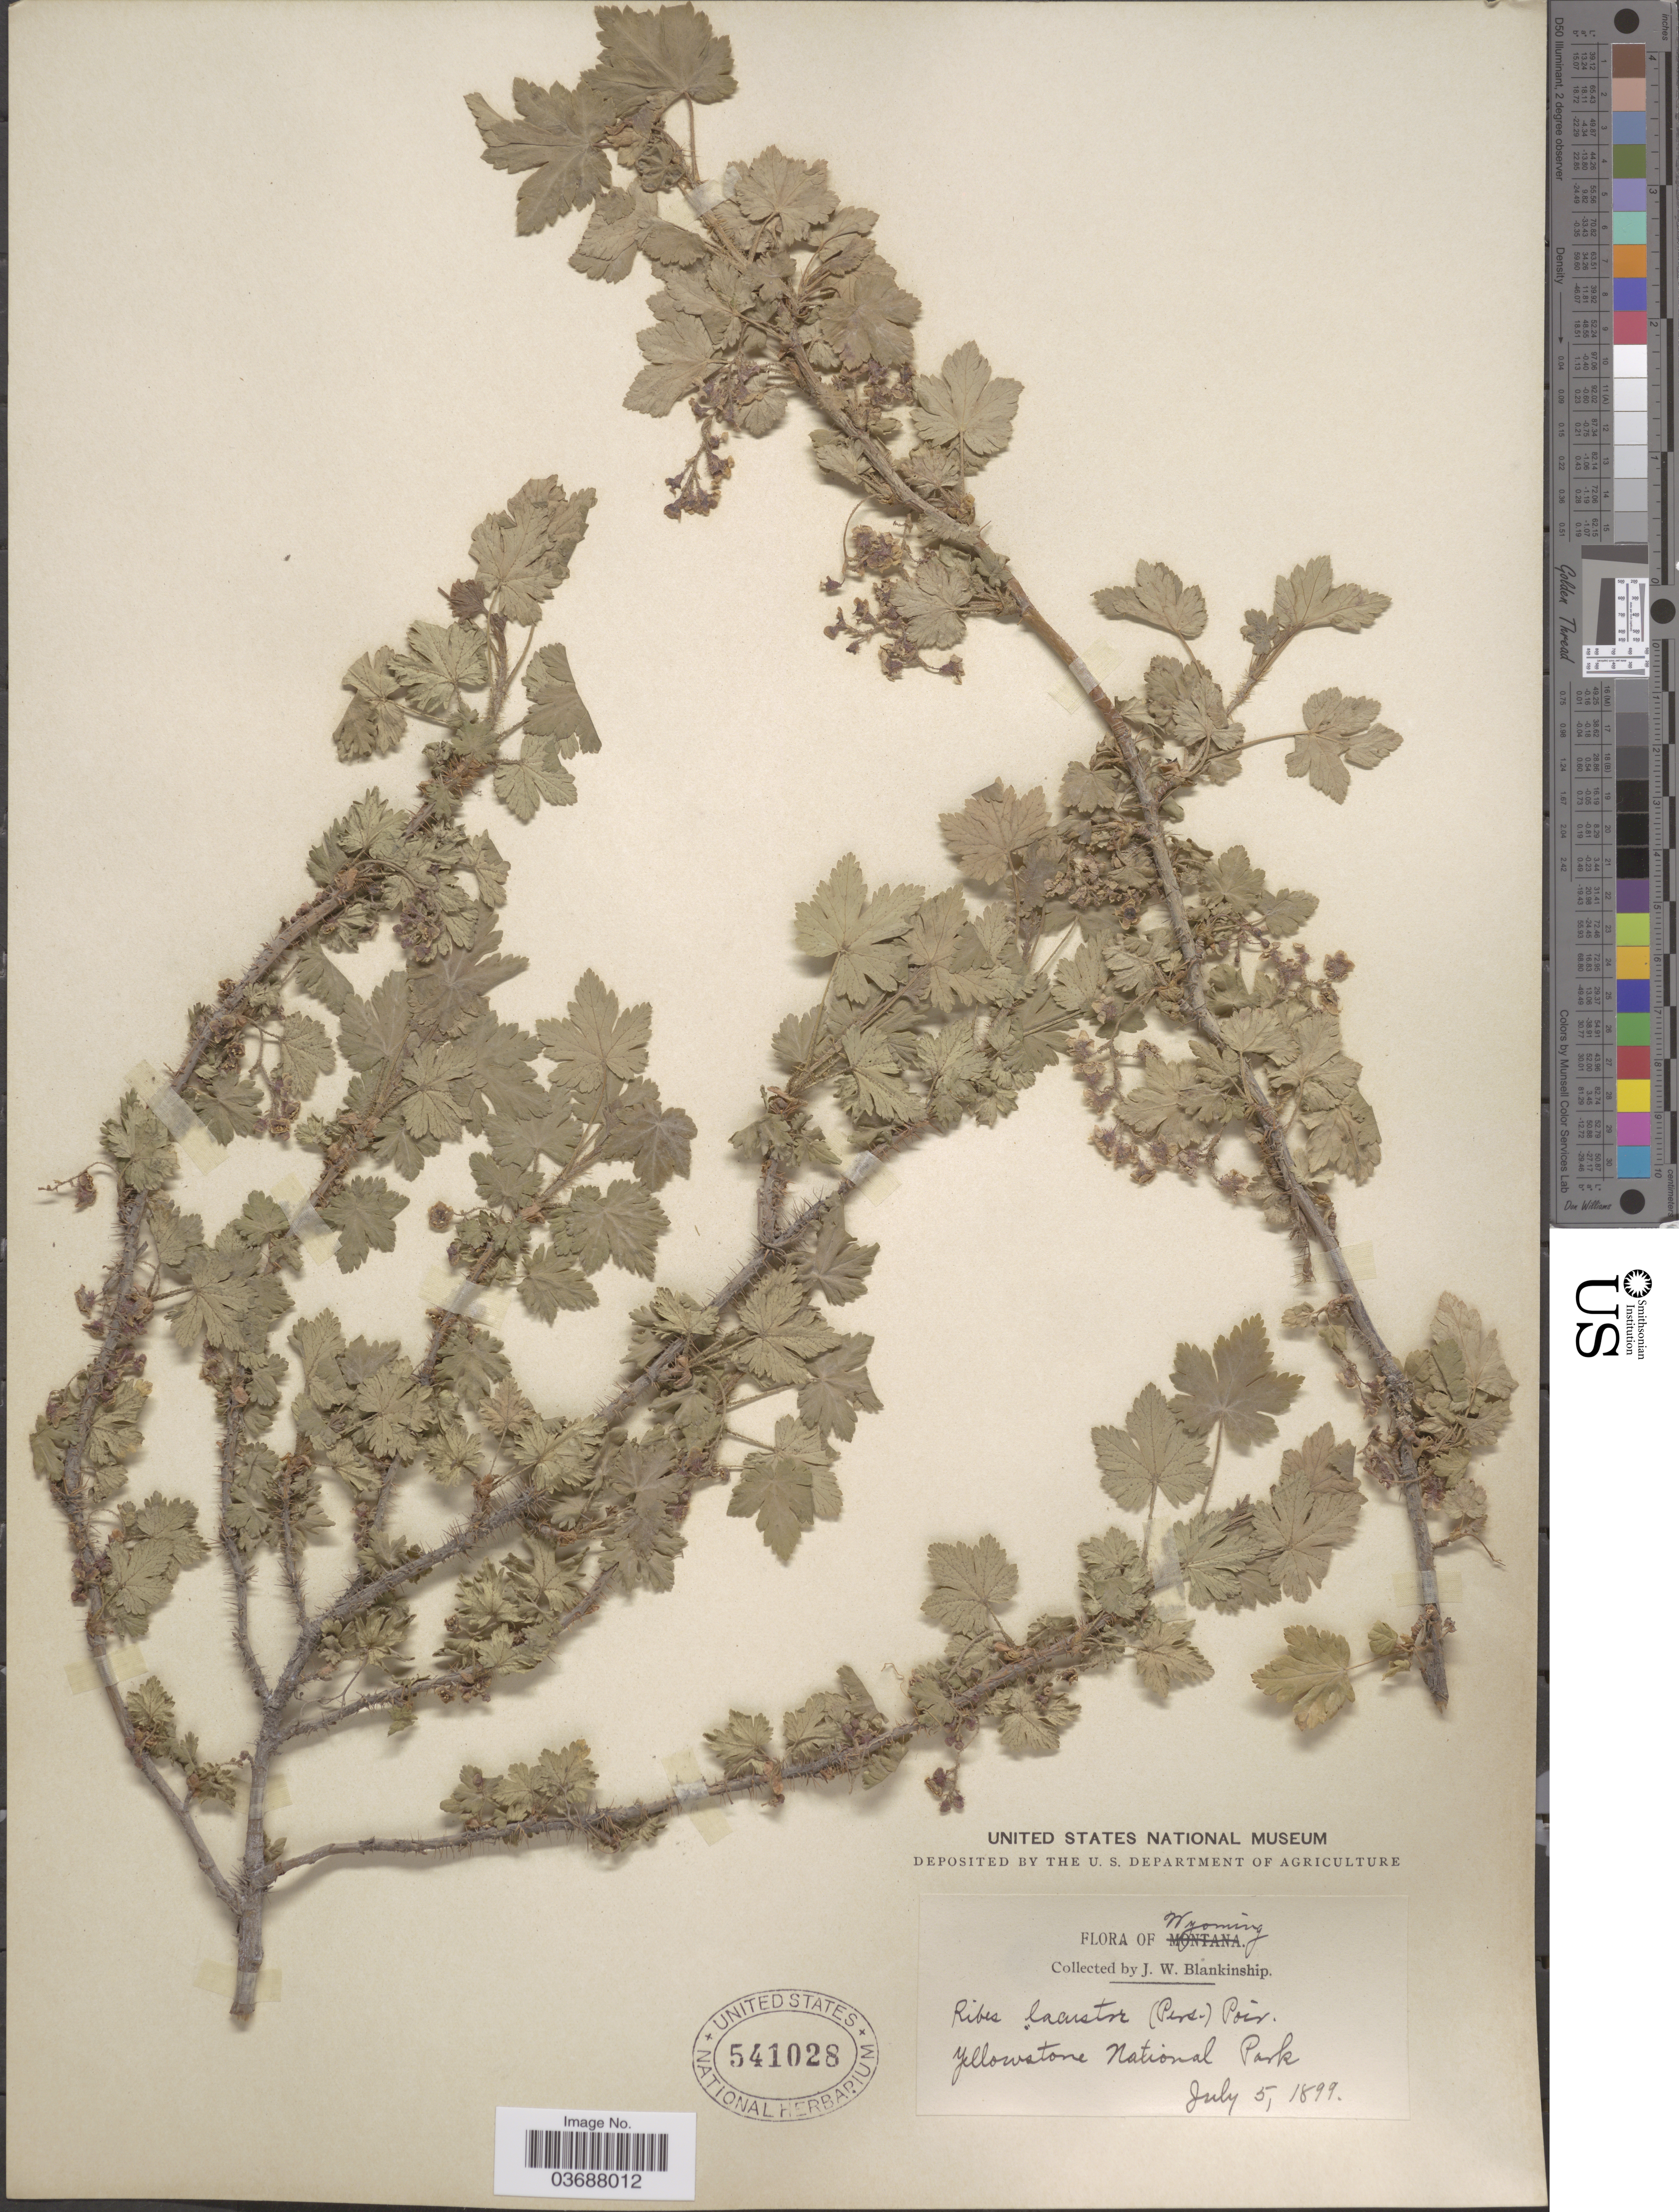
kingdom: Plantae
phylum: Tracheophyta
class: Magnoliopsida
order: Saxifragales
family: Grossulariaceae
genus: Ribes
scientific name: Ribes lacustre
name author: (Pers.) Poir.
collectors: J. W. Blankinship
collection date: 1899-07-05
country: United States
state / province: Wyoming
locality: Yellowstone National Park.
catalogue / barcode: US 541028